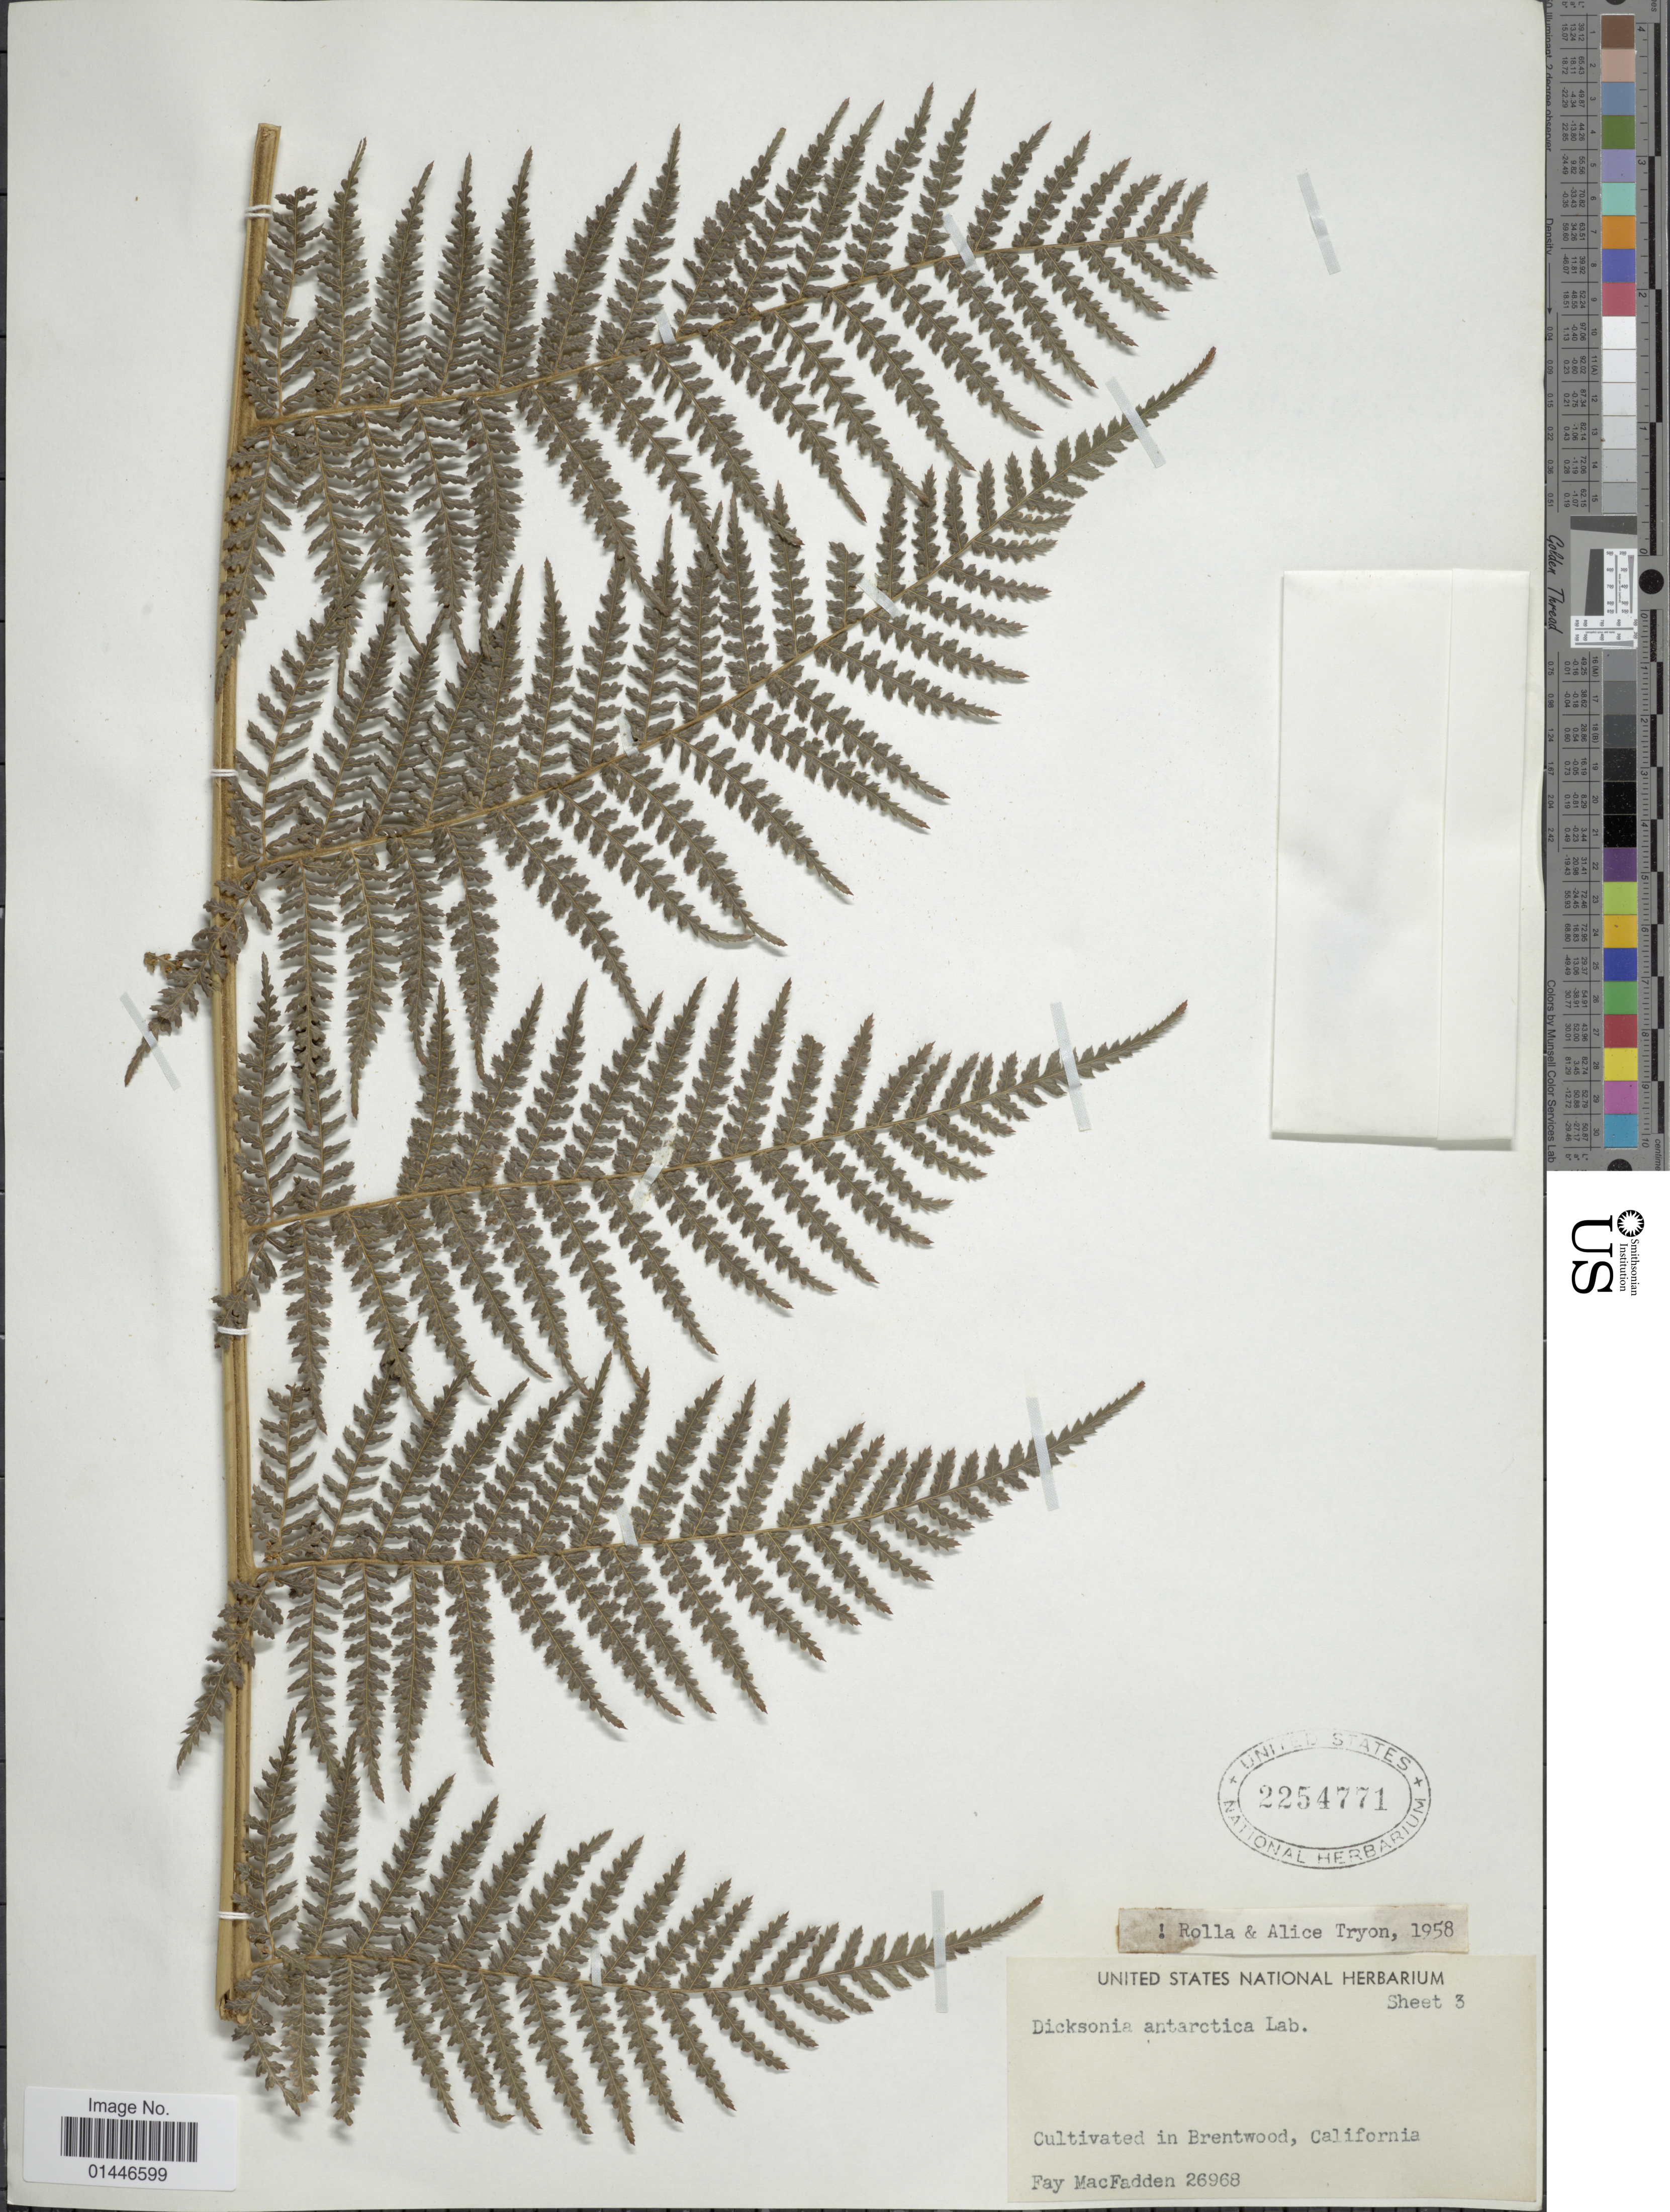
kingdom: Plantae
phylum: Tracheophyta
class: Polypodiopsida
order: Cyatheales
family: Dicksoniaceae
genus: Dicksonia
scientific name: Dicksonia antarctica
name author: Labill.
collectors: F. MacFadden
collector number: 26968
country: United States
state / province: California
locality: Brentwood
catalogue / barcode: US 2254771